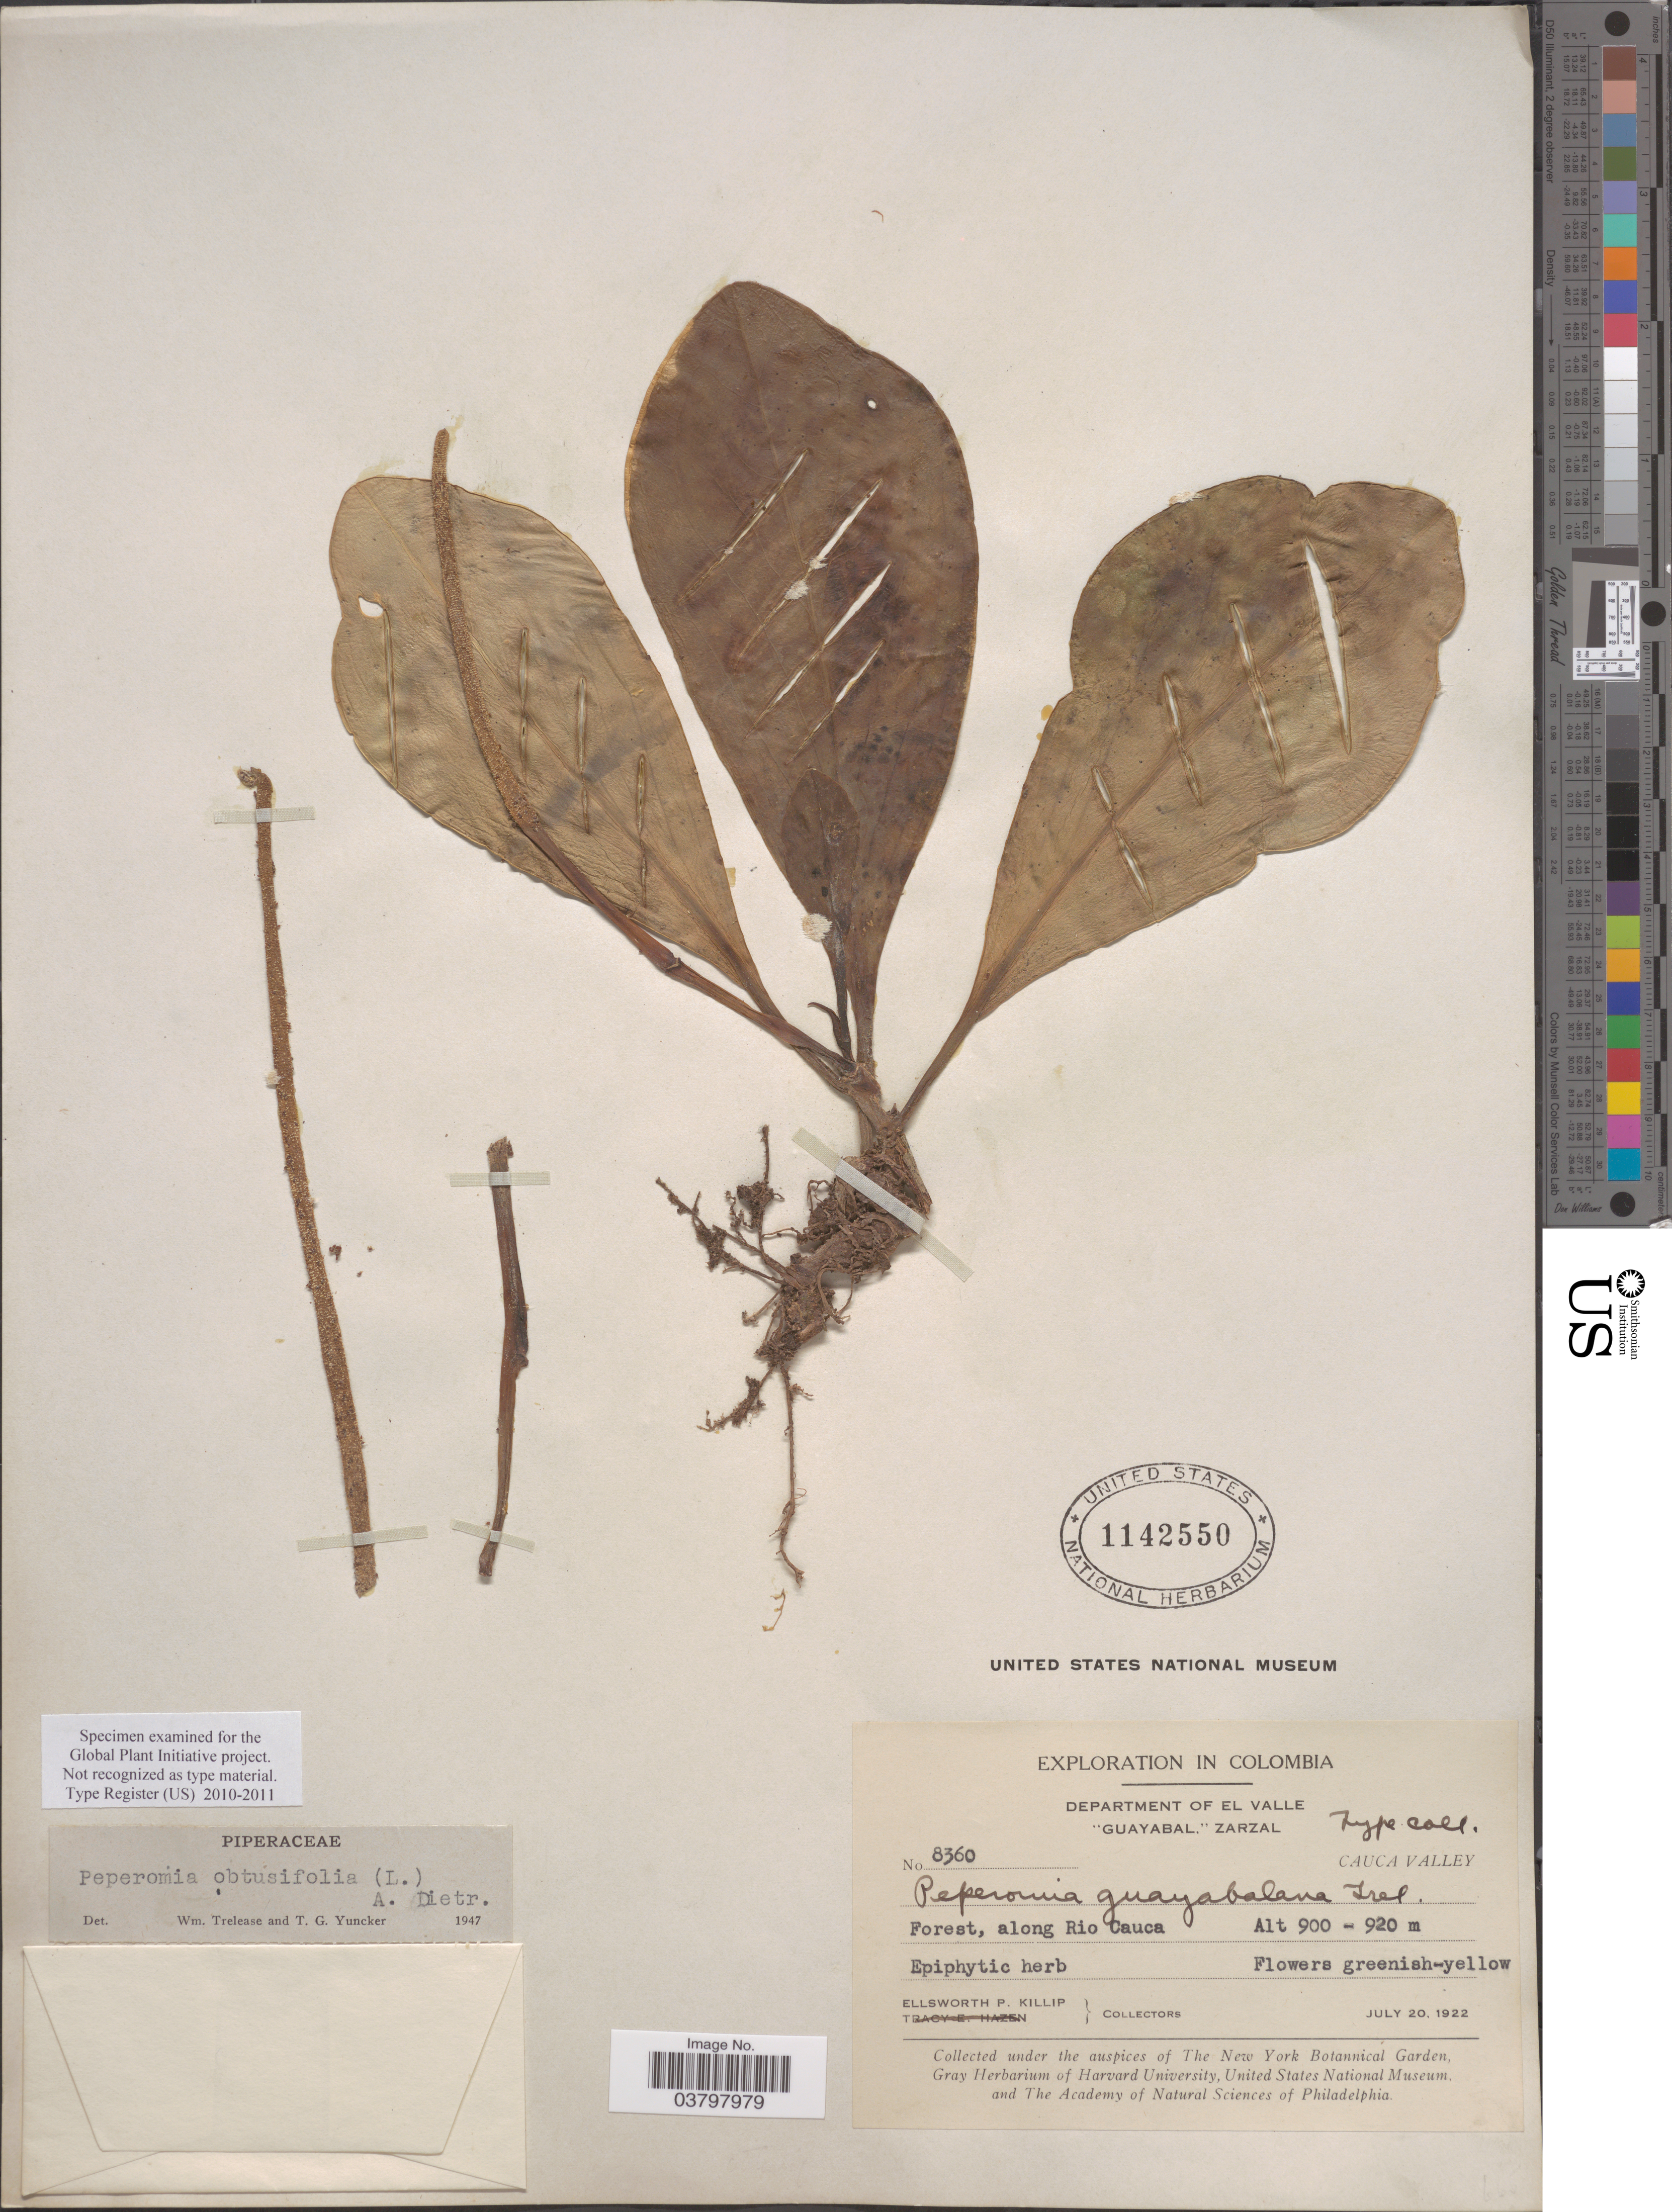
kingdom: Plantae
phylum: Tracheophyta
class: Magnoliopsida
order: Piperales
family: Piperaceae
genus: Peperomia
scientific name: Peperomia obtusifolia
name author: (L.) A. Dietr.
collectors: E. P. Killip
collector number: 8360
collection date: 1922-07-20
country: Colombia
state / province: Valle del Cauca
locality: Department of El Valle. "Guayabal", Zarzal. Cauca Valley. Forest, along Rio Cauca.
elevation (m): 900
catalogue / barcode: US 1142550